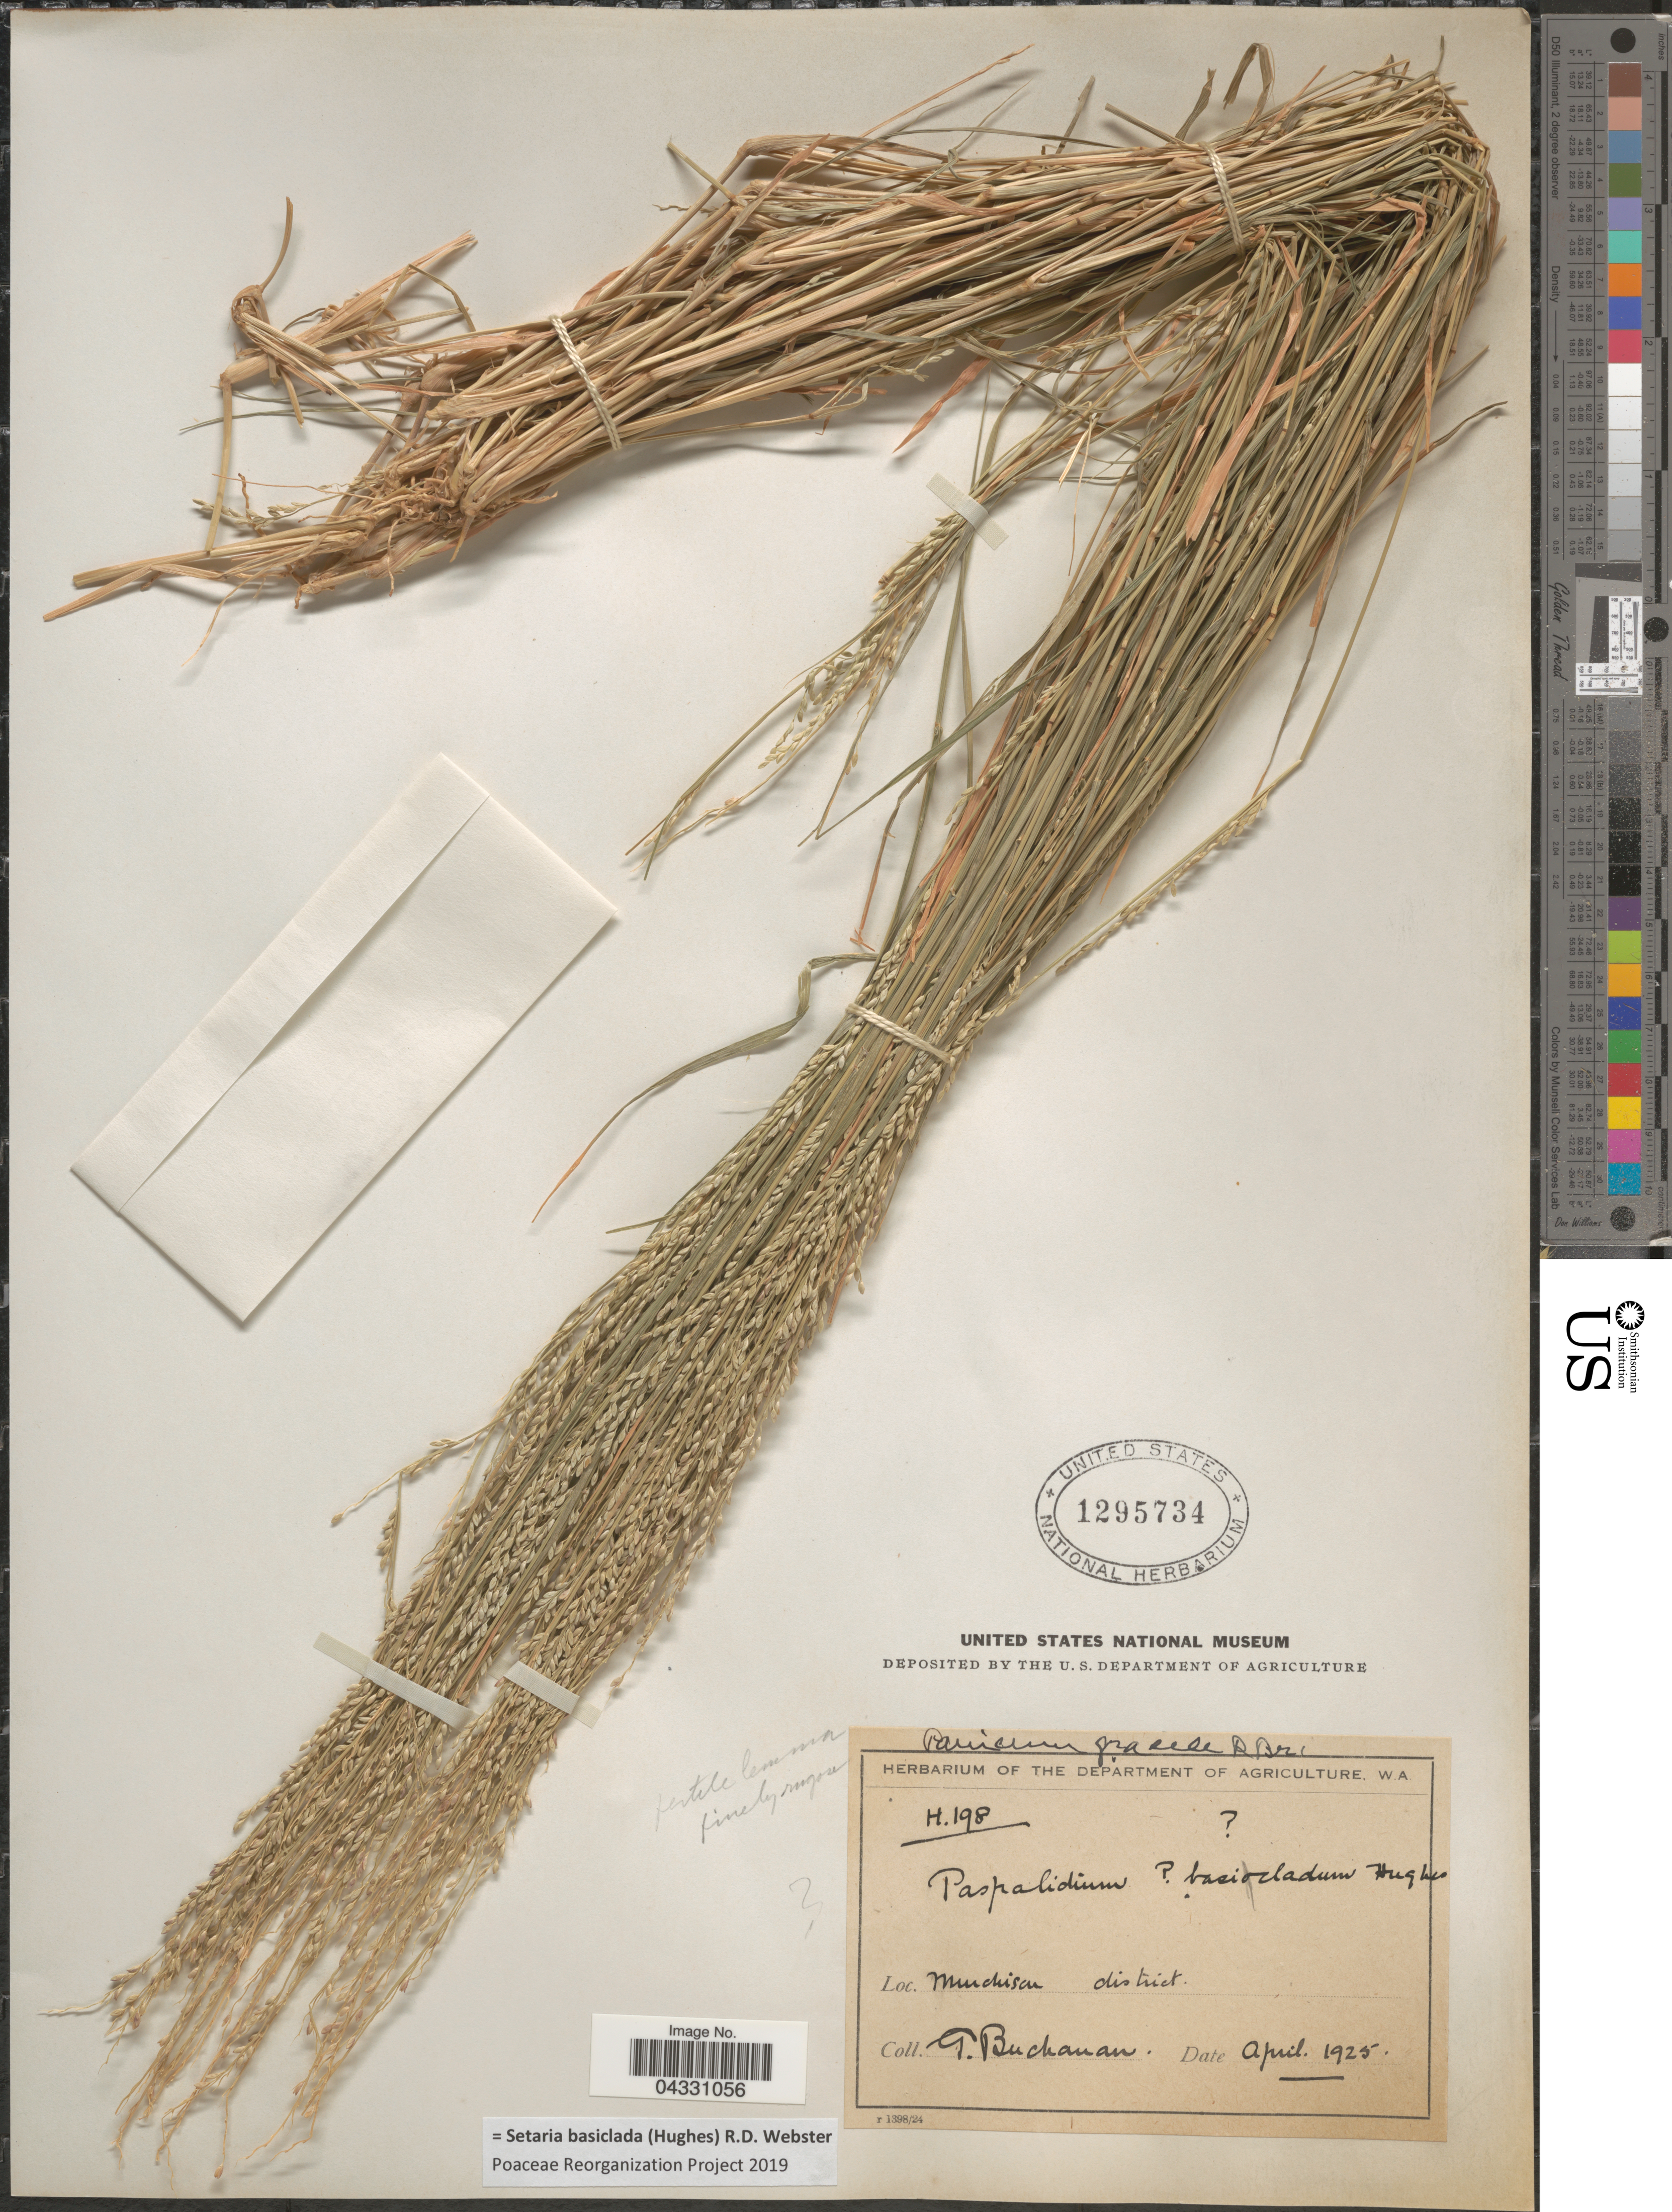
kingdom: Plantae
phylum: Tracheophyta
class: Liliopsida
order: Poales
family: Poaceae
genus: Setaria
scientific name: Setaria basiclada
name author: (Hughes) R.D. Webster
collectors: G. Buchanan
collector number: H198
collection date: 1925-04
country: Australia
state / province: Western Australia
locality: Murchison district.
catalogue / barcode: US 1295734